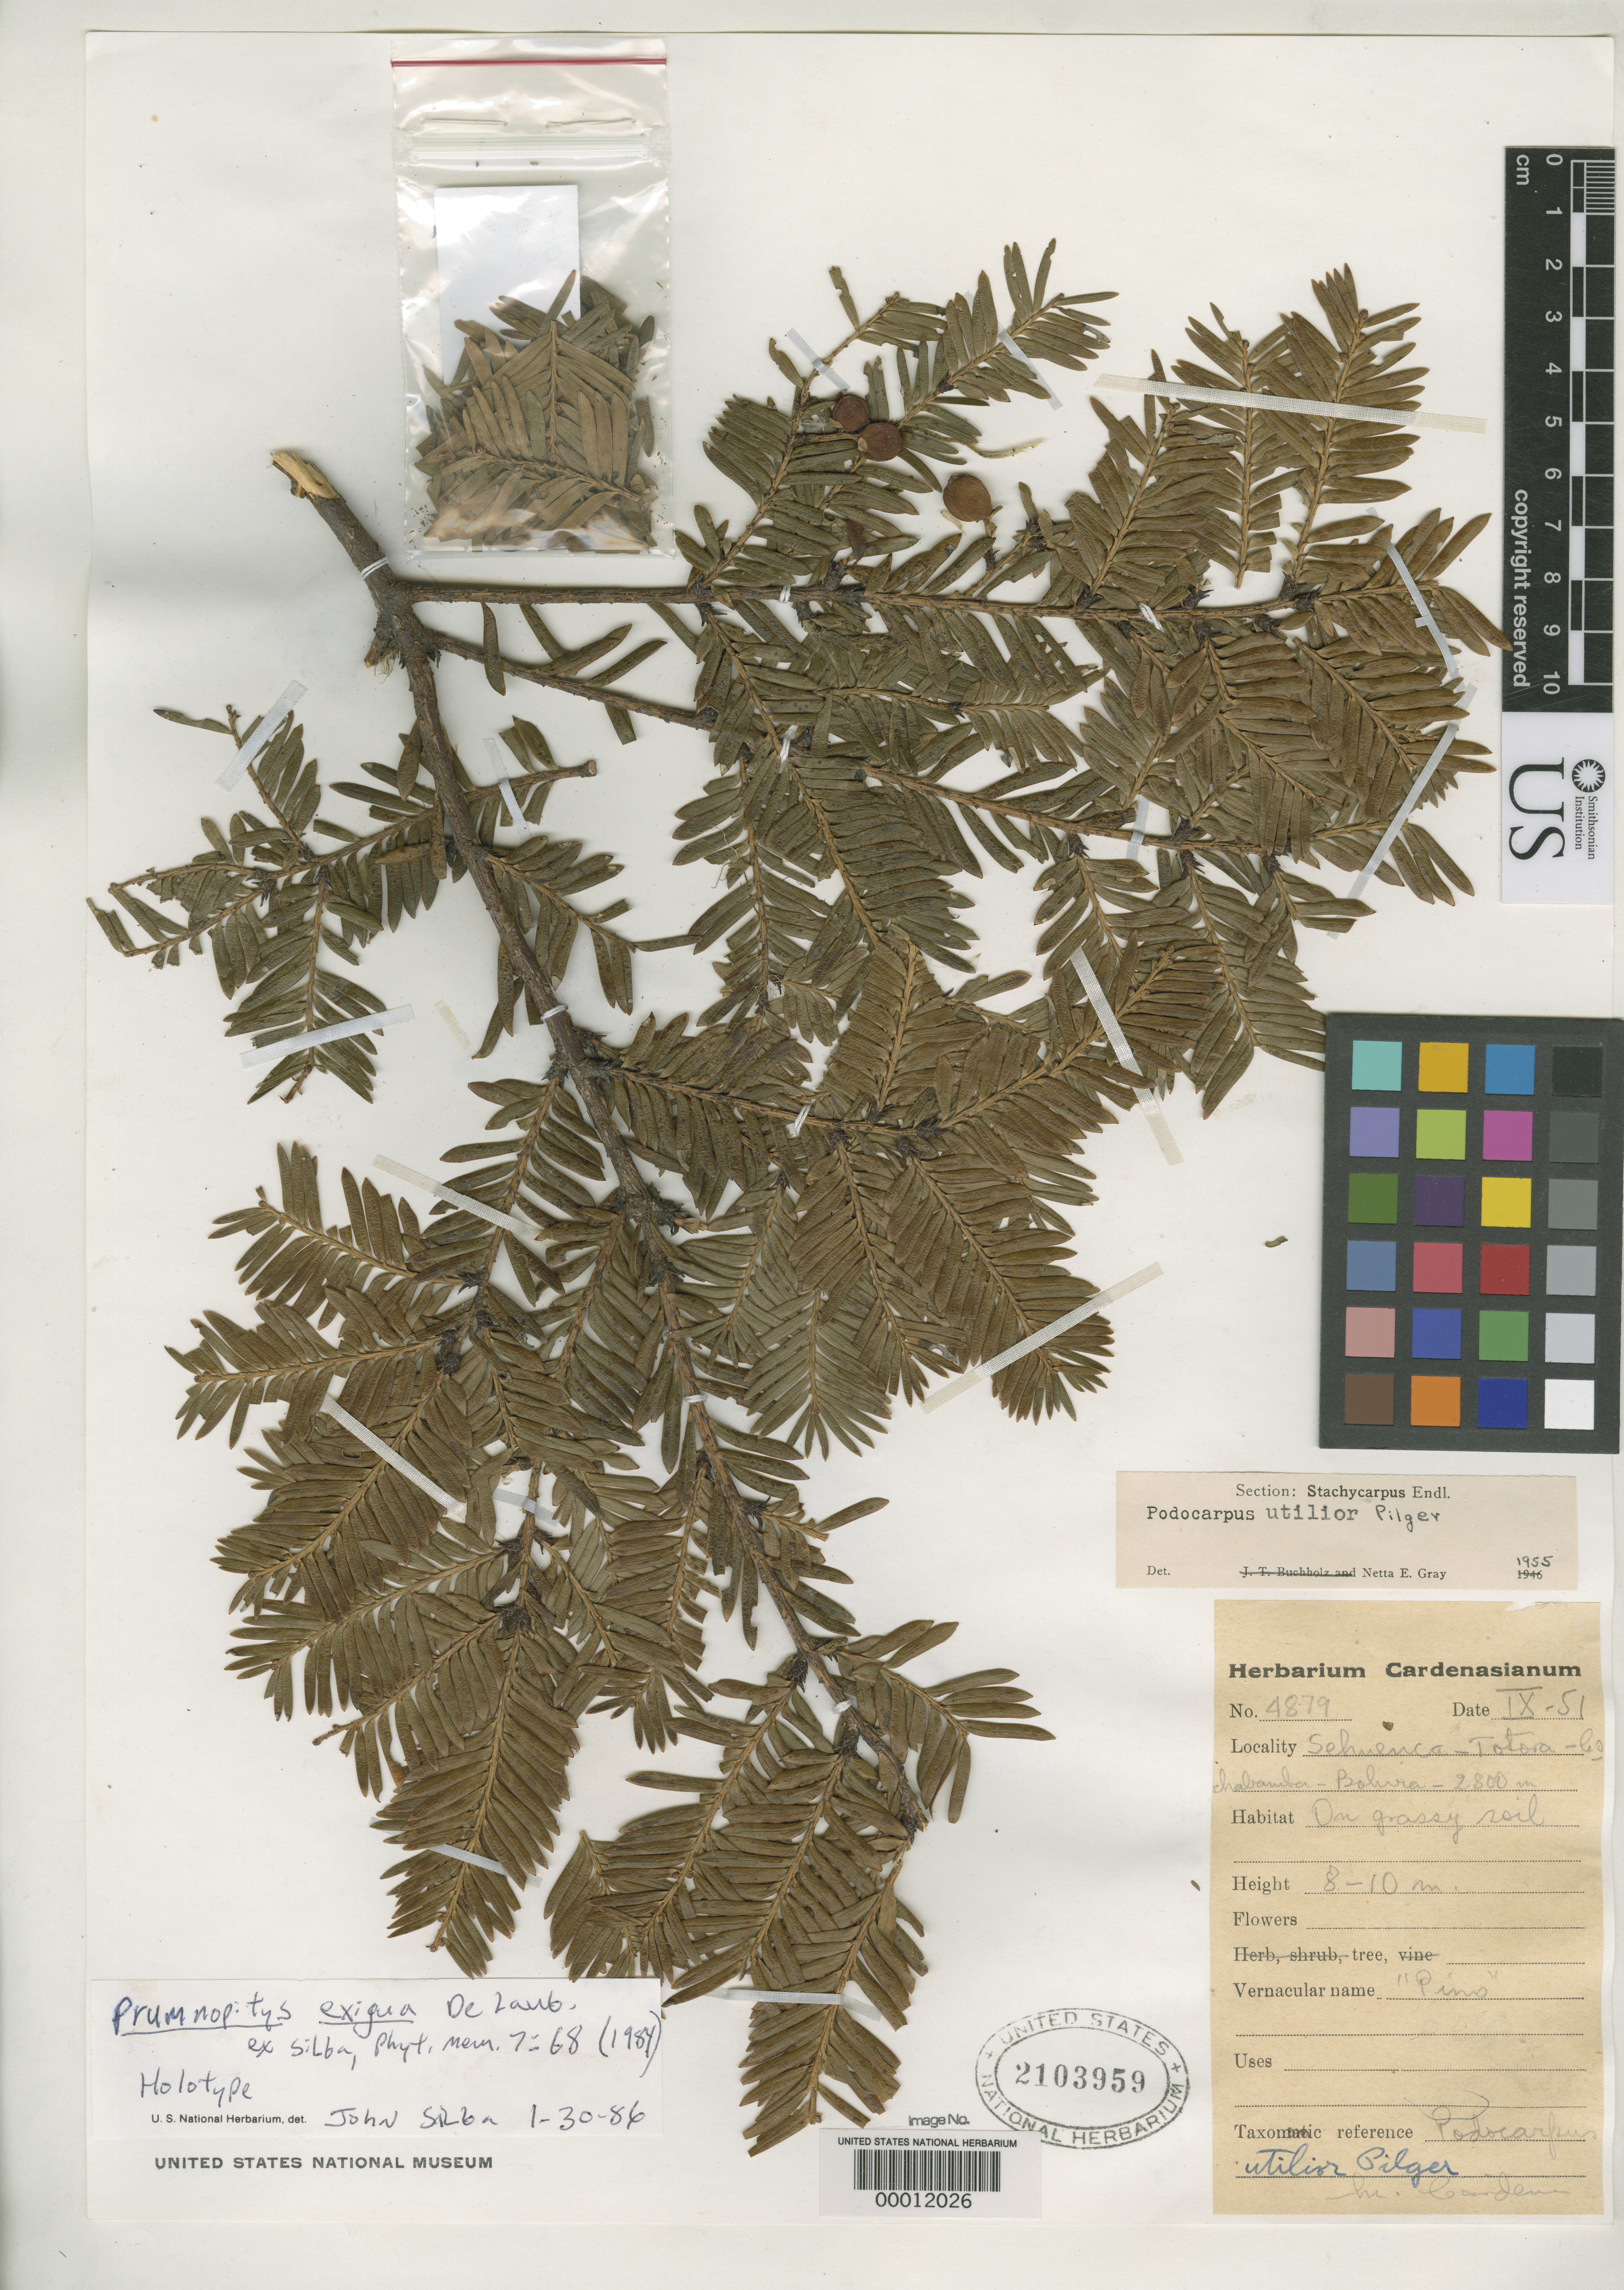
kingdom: Plantae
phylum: Tracheophyta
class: Pinopsida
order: Pinales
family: Podocarpaceae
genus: Prumnopitys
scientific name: Prumnopitys exigua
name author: de Laub. ex Silba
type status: Holotype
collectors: M. Cárdenas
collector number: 4879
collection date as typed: Sep 1951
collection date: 1951-09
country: Bolivia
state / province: Cochabamba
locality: Totora, Sehuenca.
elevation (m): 2800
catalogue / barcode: US 2103959